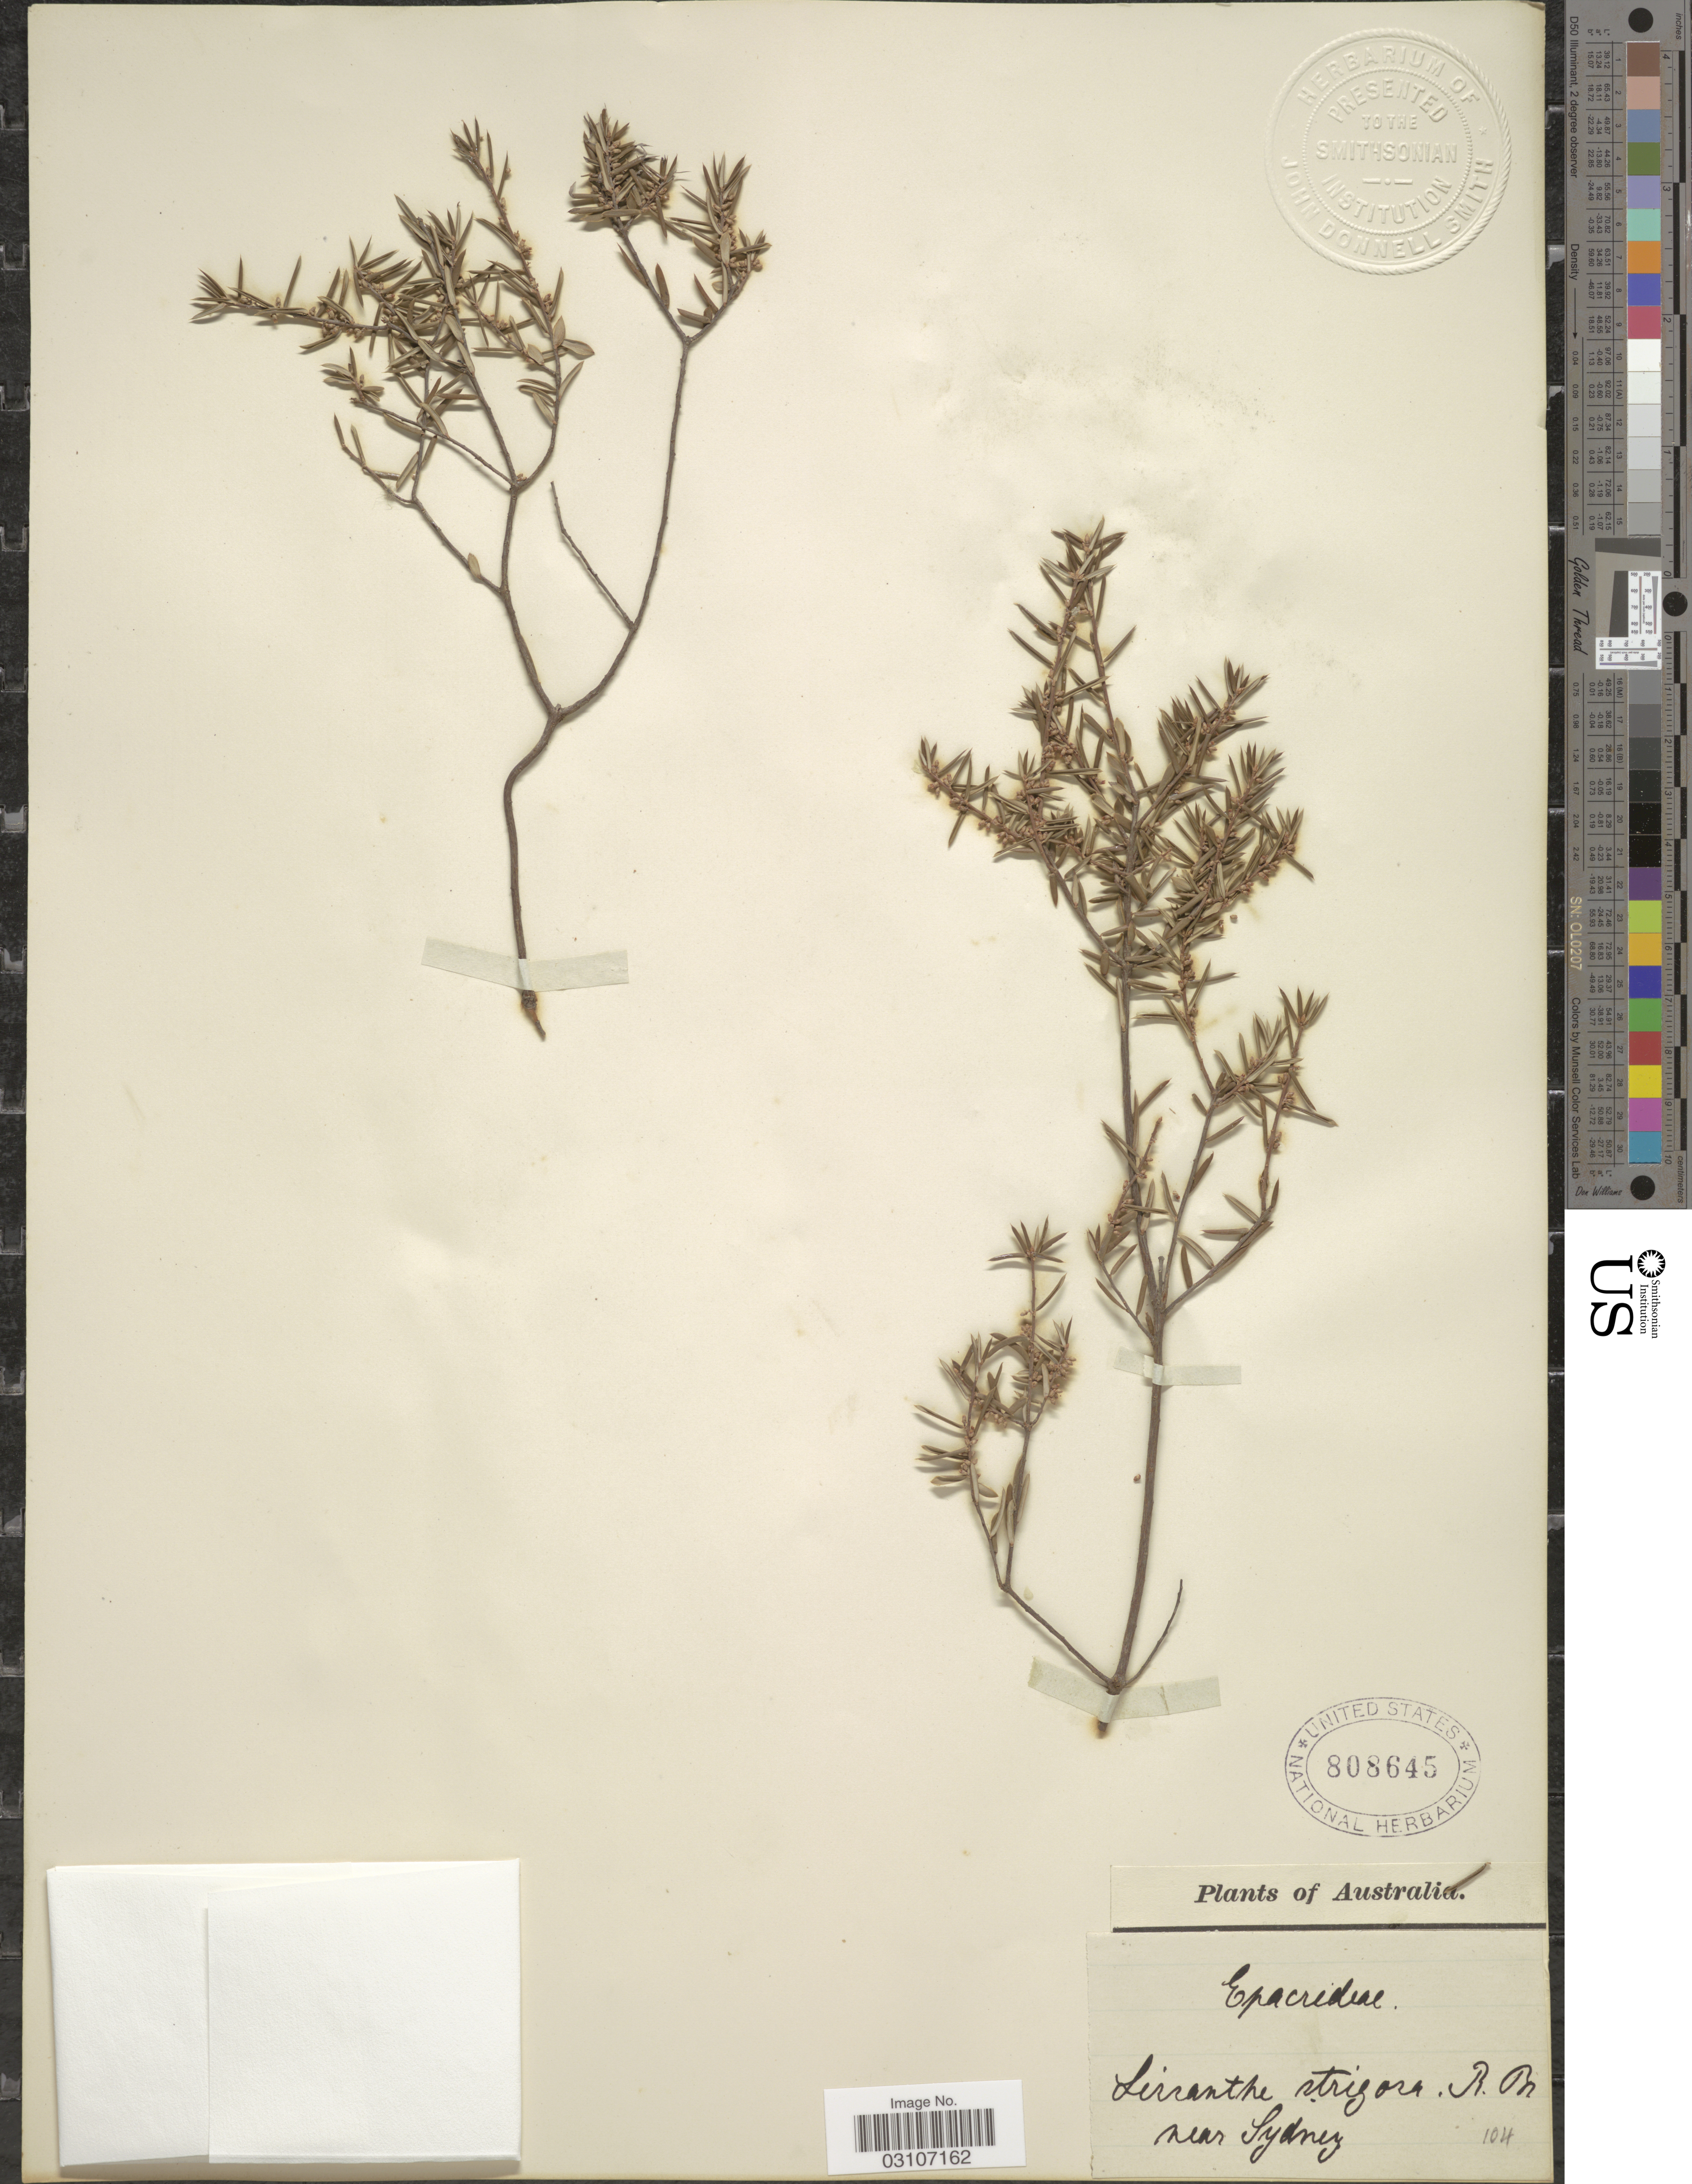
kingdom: Plantae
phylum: Tracheophyta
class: Magnoliopsida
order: Ericales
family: Ericaceae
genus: Lissanthe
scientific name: Lissanthe strigosa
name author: (Sm.) R. Br.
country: Australia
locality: Near Sydney.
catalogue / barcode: US 808645